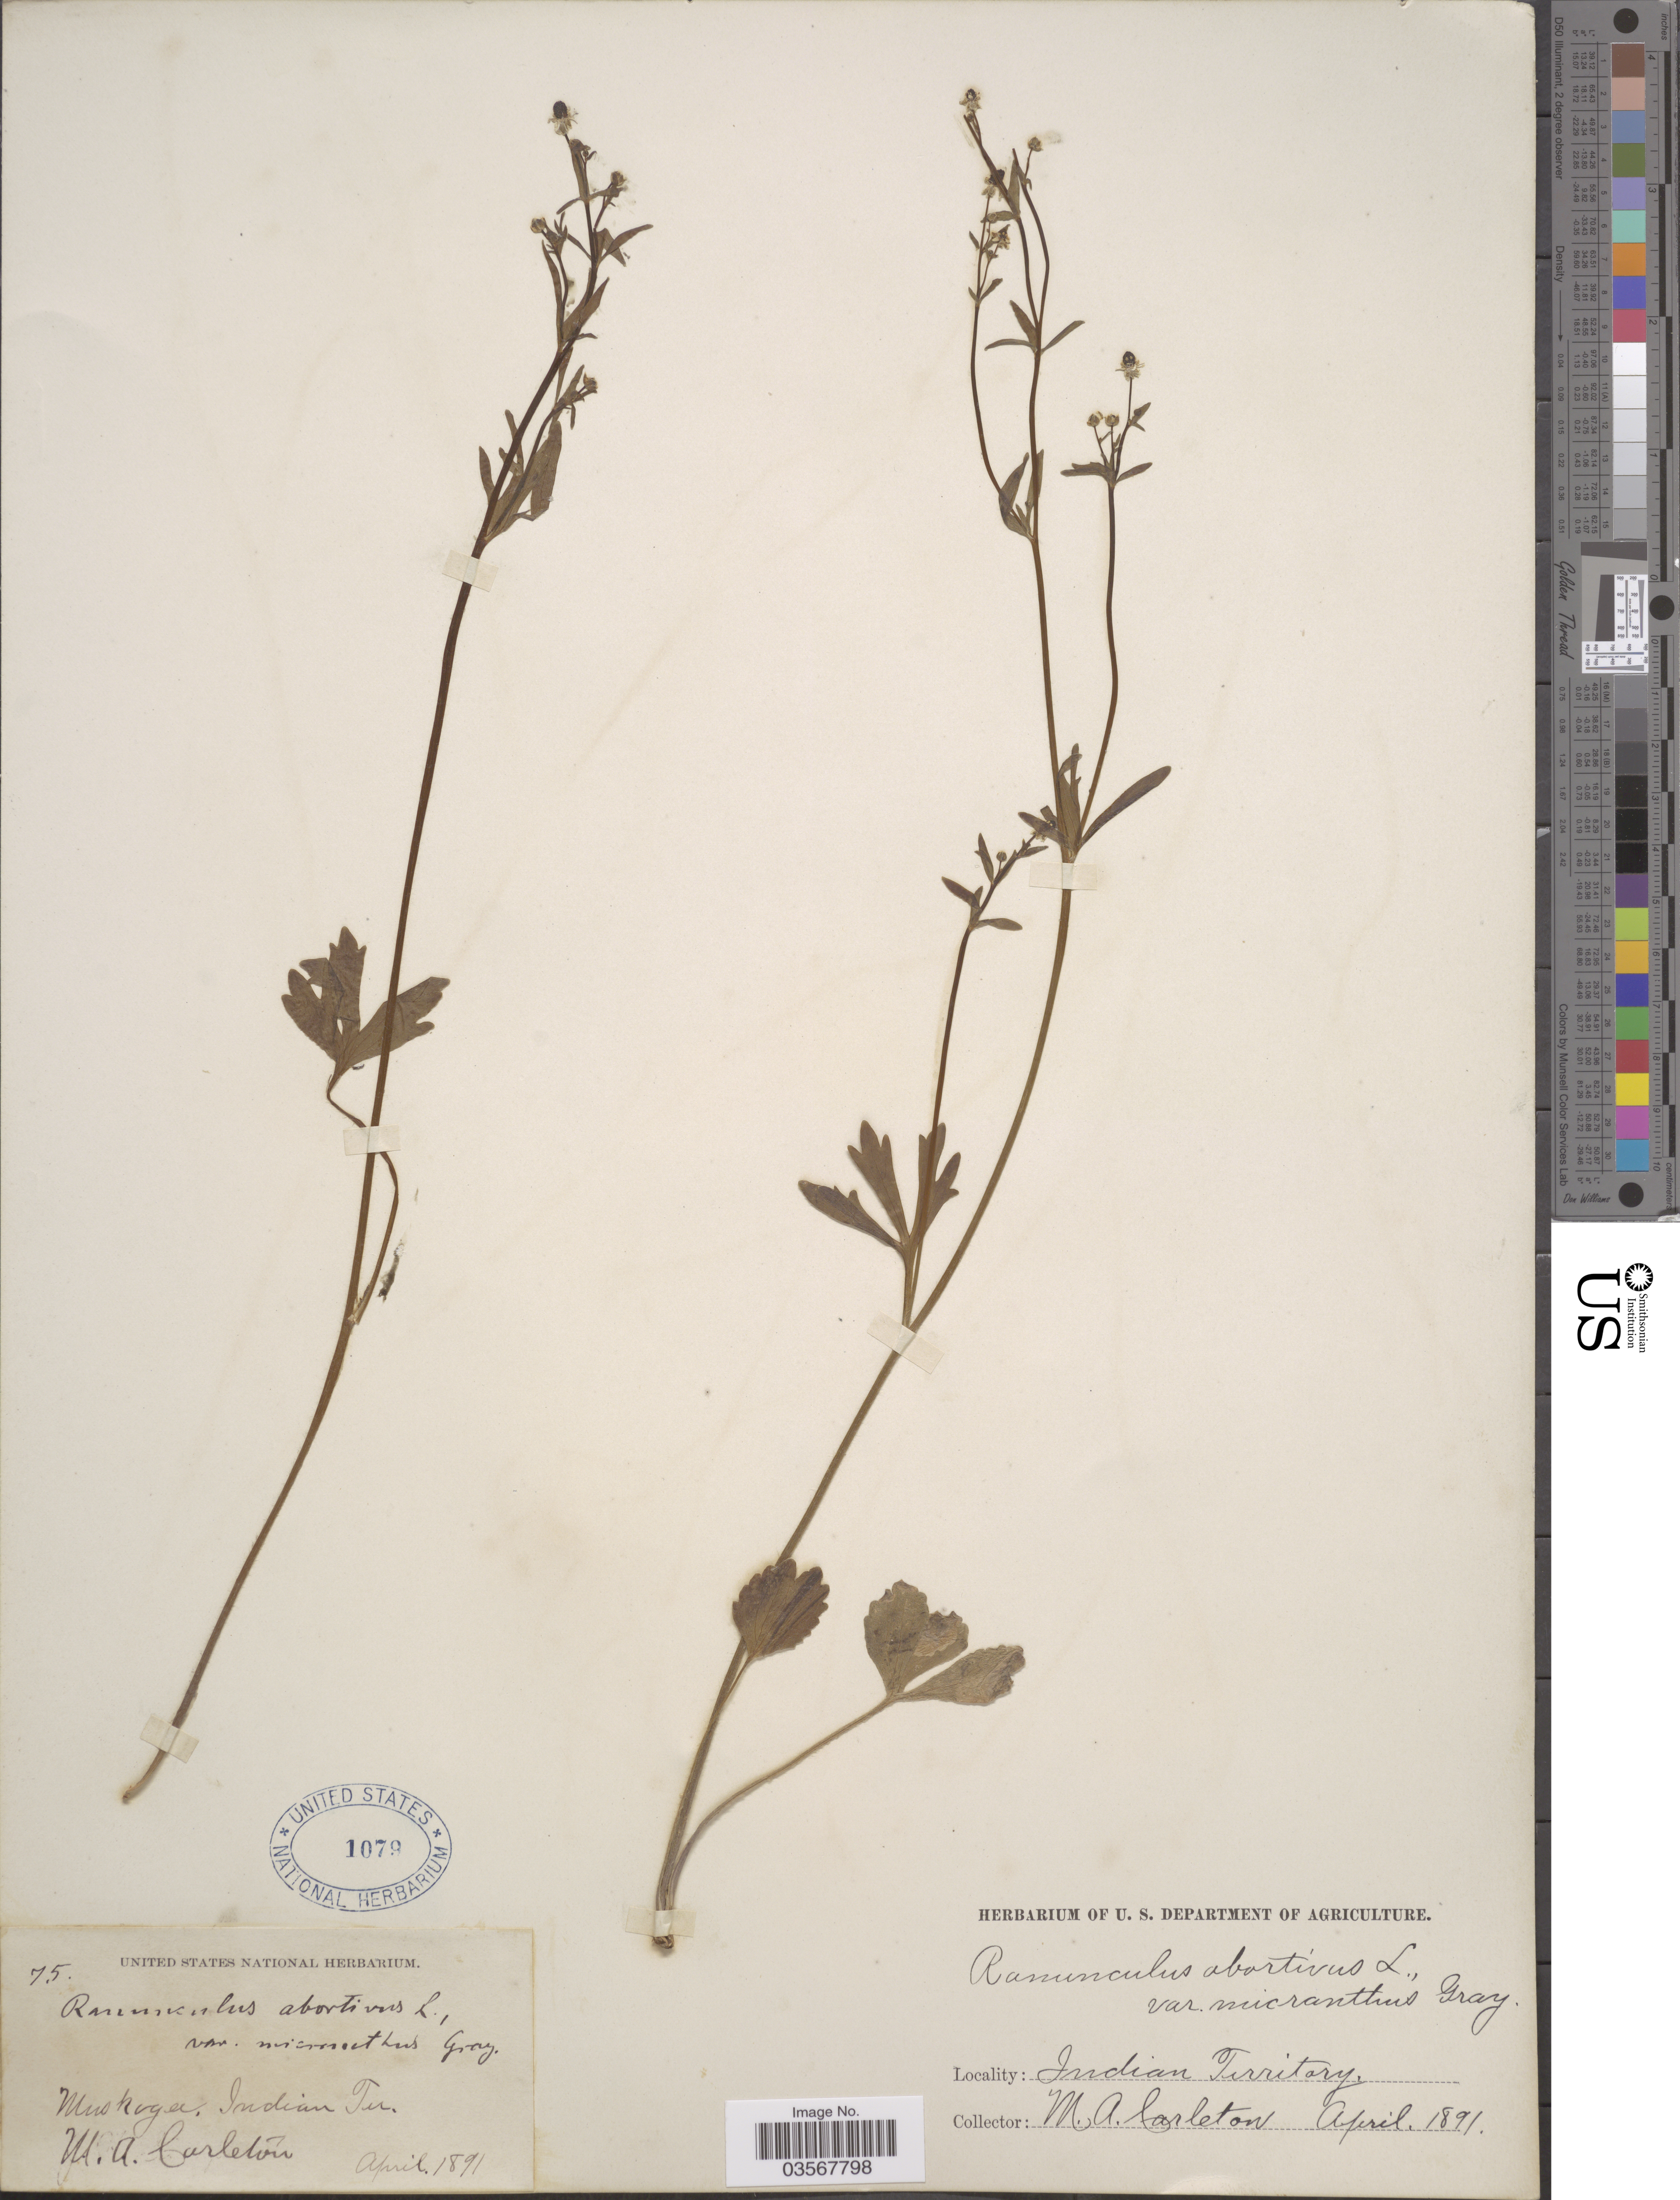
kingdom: Plantae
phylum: Tracheophyta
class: Magnoliopsida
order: Ranunculales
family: Ranunculaceae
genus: Ranunculus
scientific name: Ranunculus micranthus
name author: Nutt.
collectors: M. A. Carleton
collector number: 75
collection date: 1891-04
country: United States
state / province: Oklahoma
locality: Muskoga, Indian Territory.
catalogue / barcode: US 1079